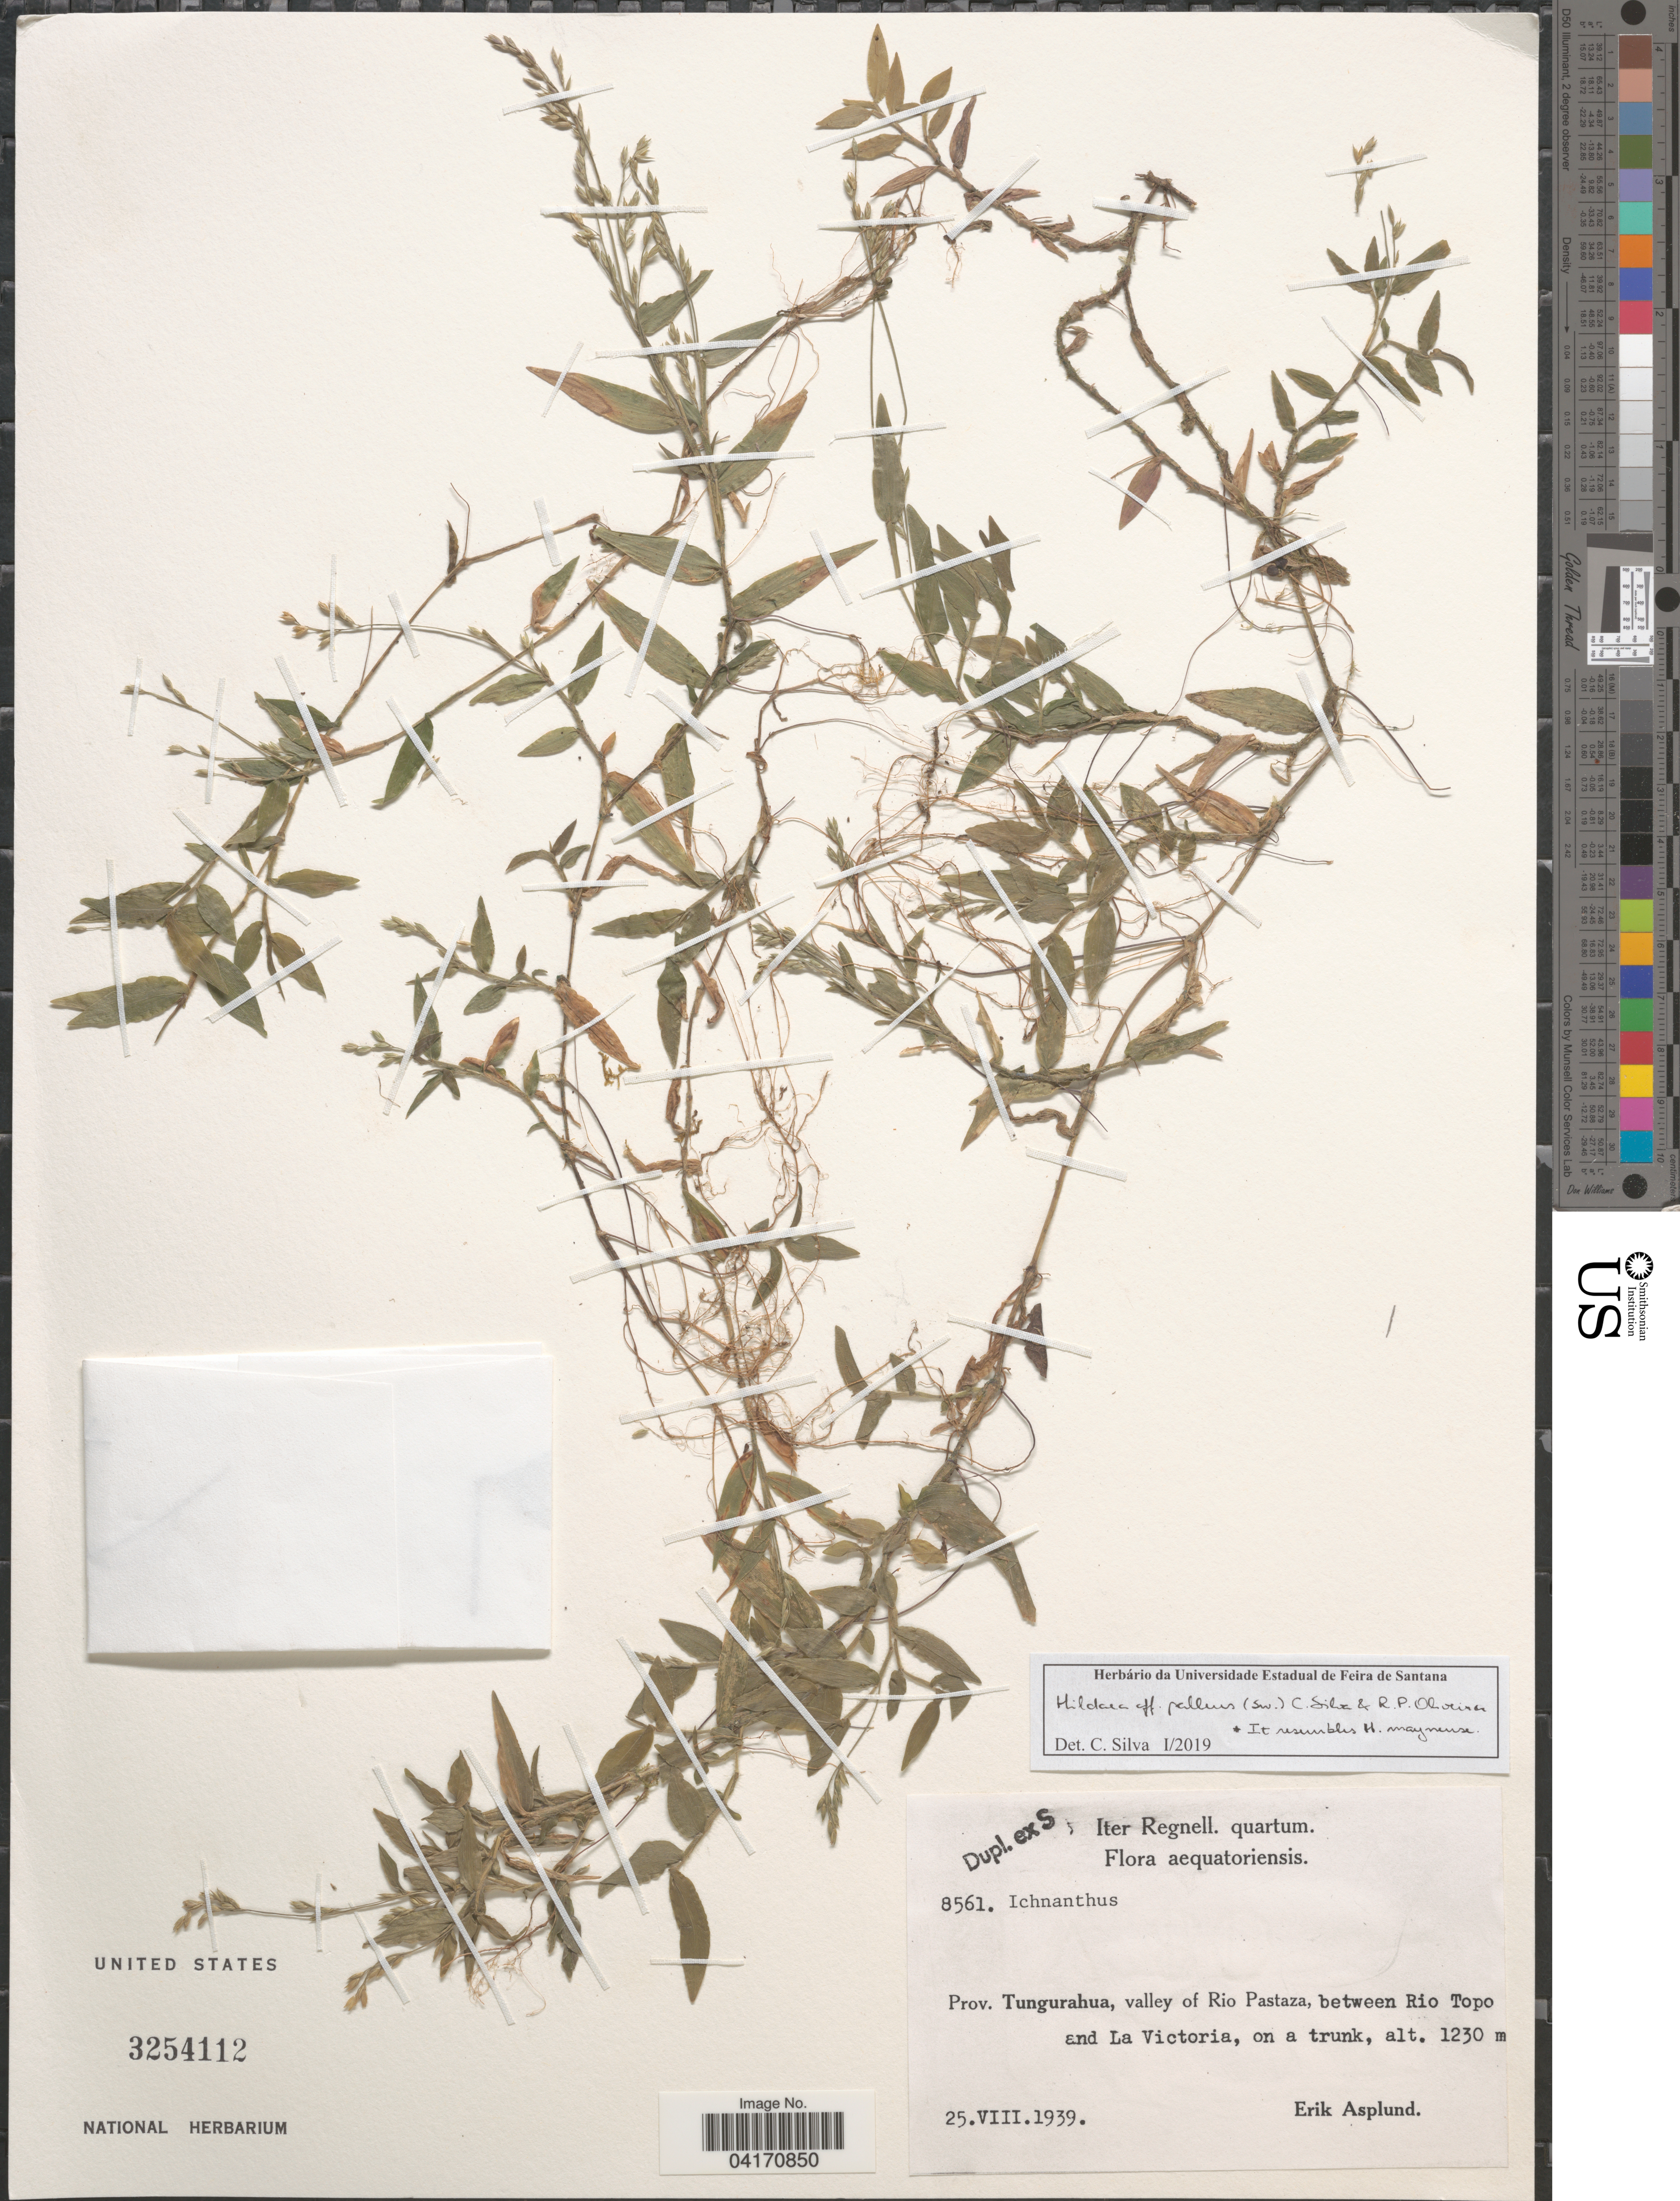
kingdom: Plantae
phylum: Tracheophyta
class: Liliopsida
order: Poales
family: Poaceae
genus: Hildaea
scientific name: Hildaea pallens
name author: (Sw.) C. Silva & R.P. Oliveira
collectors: E. Asplund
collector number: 8561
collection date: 1939-08-25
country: Ecuador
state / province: Tungurahua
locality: Iter Regnell. quartum. Valley of Rio Pastaza, between Rio Topo and La Victoria, on a trunk.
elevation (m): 1230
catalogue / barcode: US 3254112